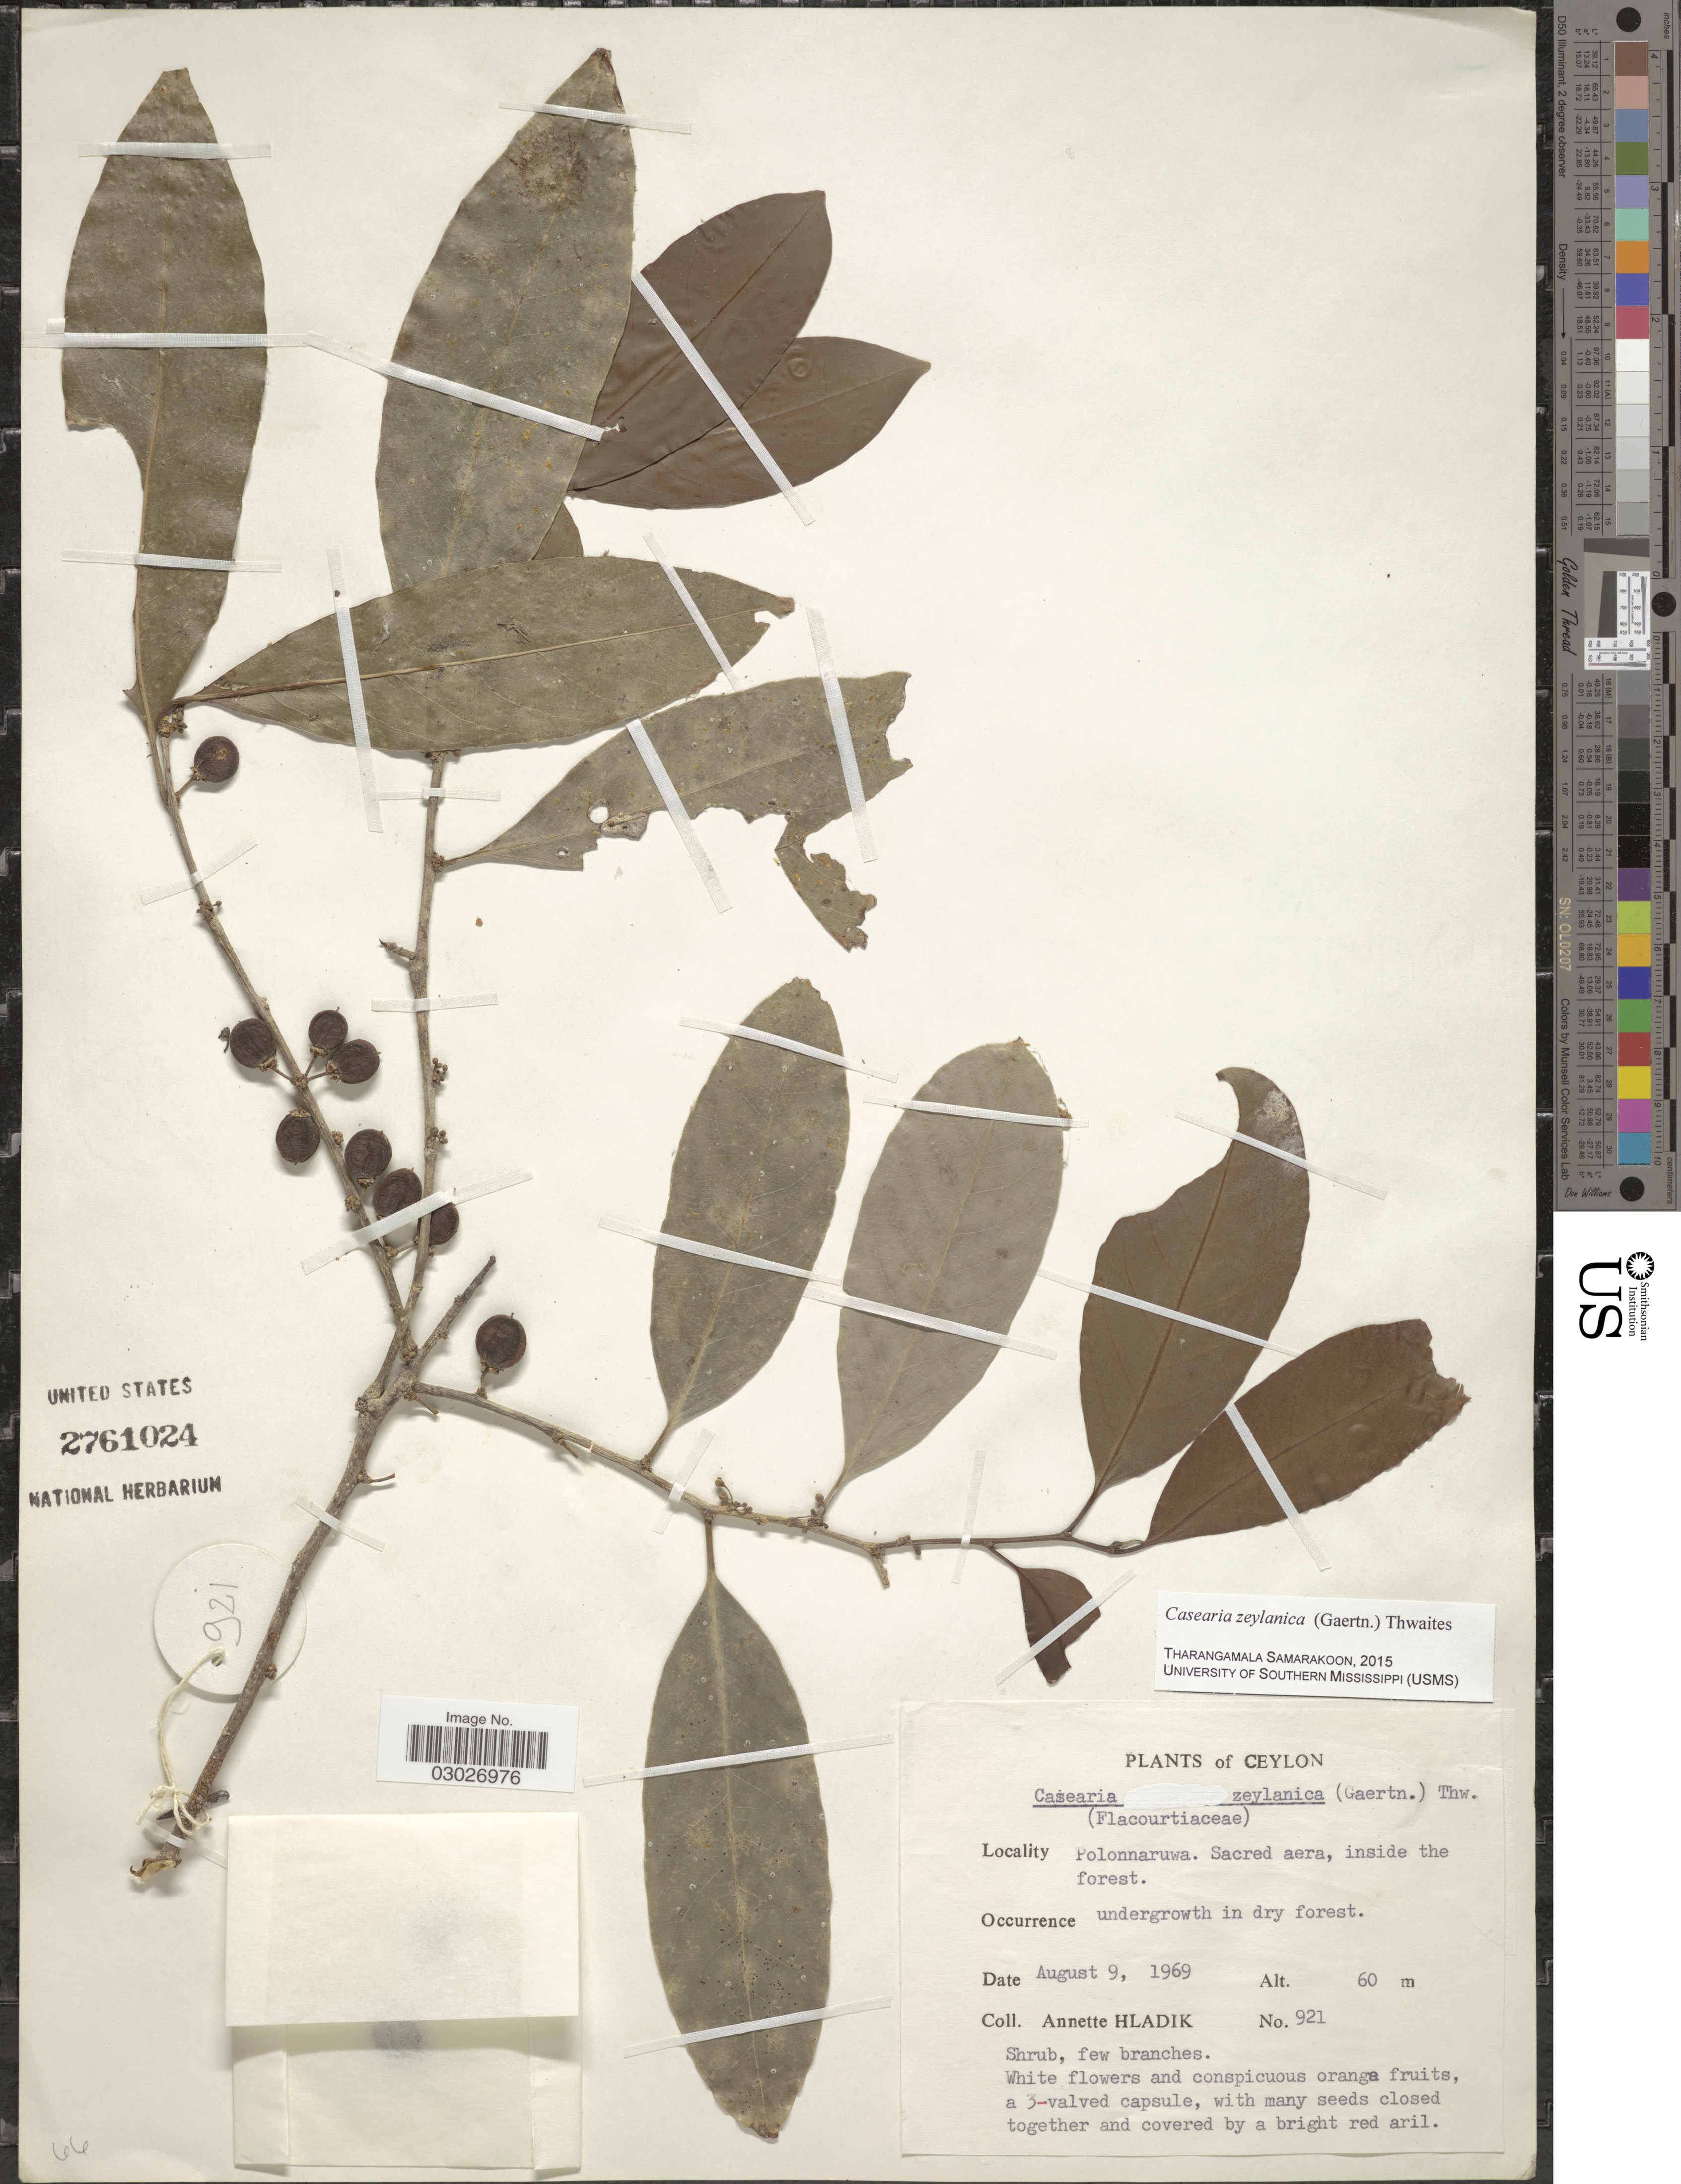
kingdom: Plantae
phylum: Tracheophyta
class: Magnoliopsida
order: Malpighiales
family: Salicaceae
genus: Casearia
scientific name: Casearia zeylanica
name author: Thwaites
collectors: A. Hladik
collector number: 921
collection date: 1969-08-09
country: Sri Lanka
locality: Ceylon. Polonnaruwa. Sacred area, inside the forest.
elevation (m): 60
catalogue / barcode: US 2761024